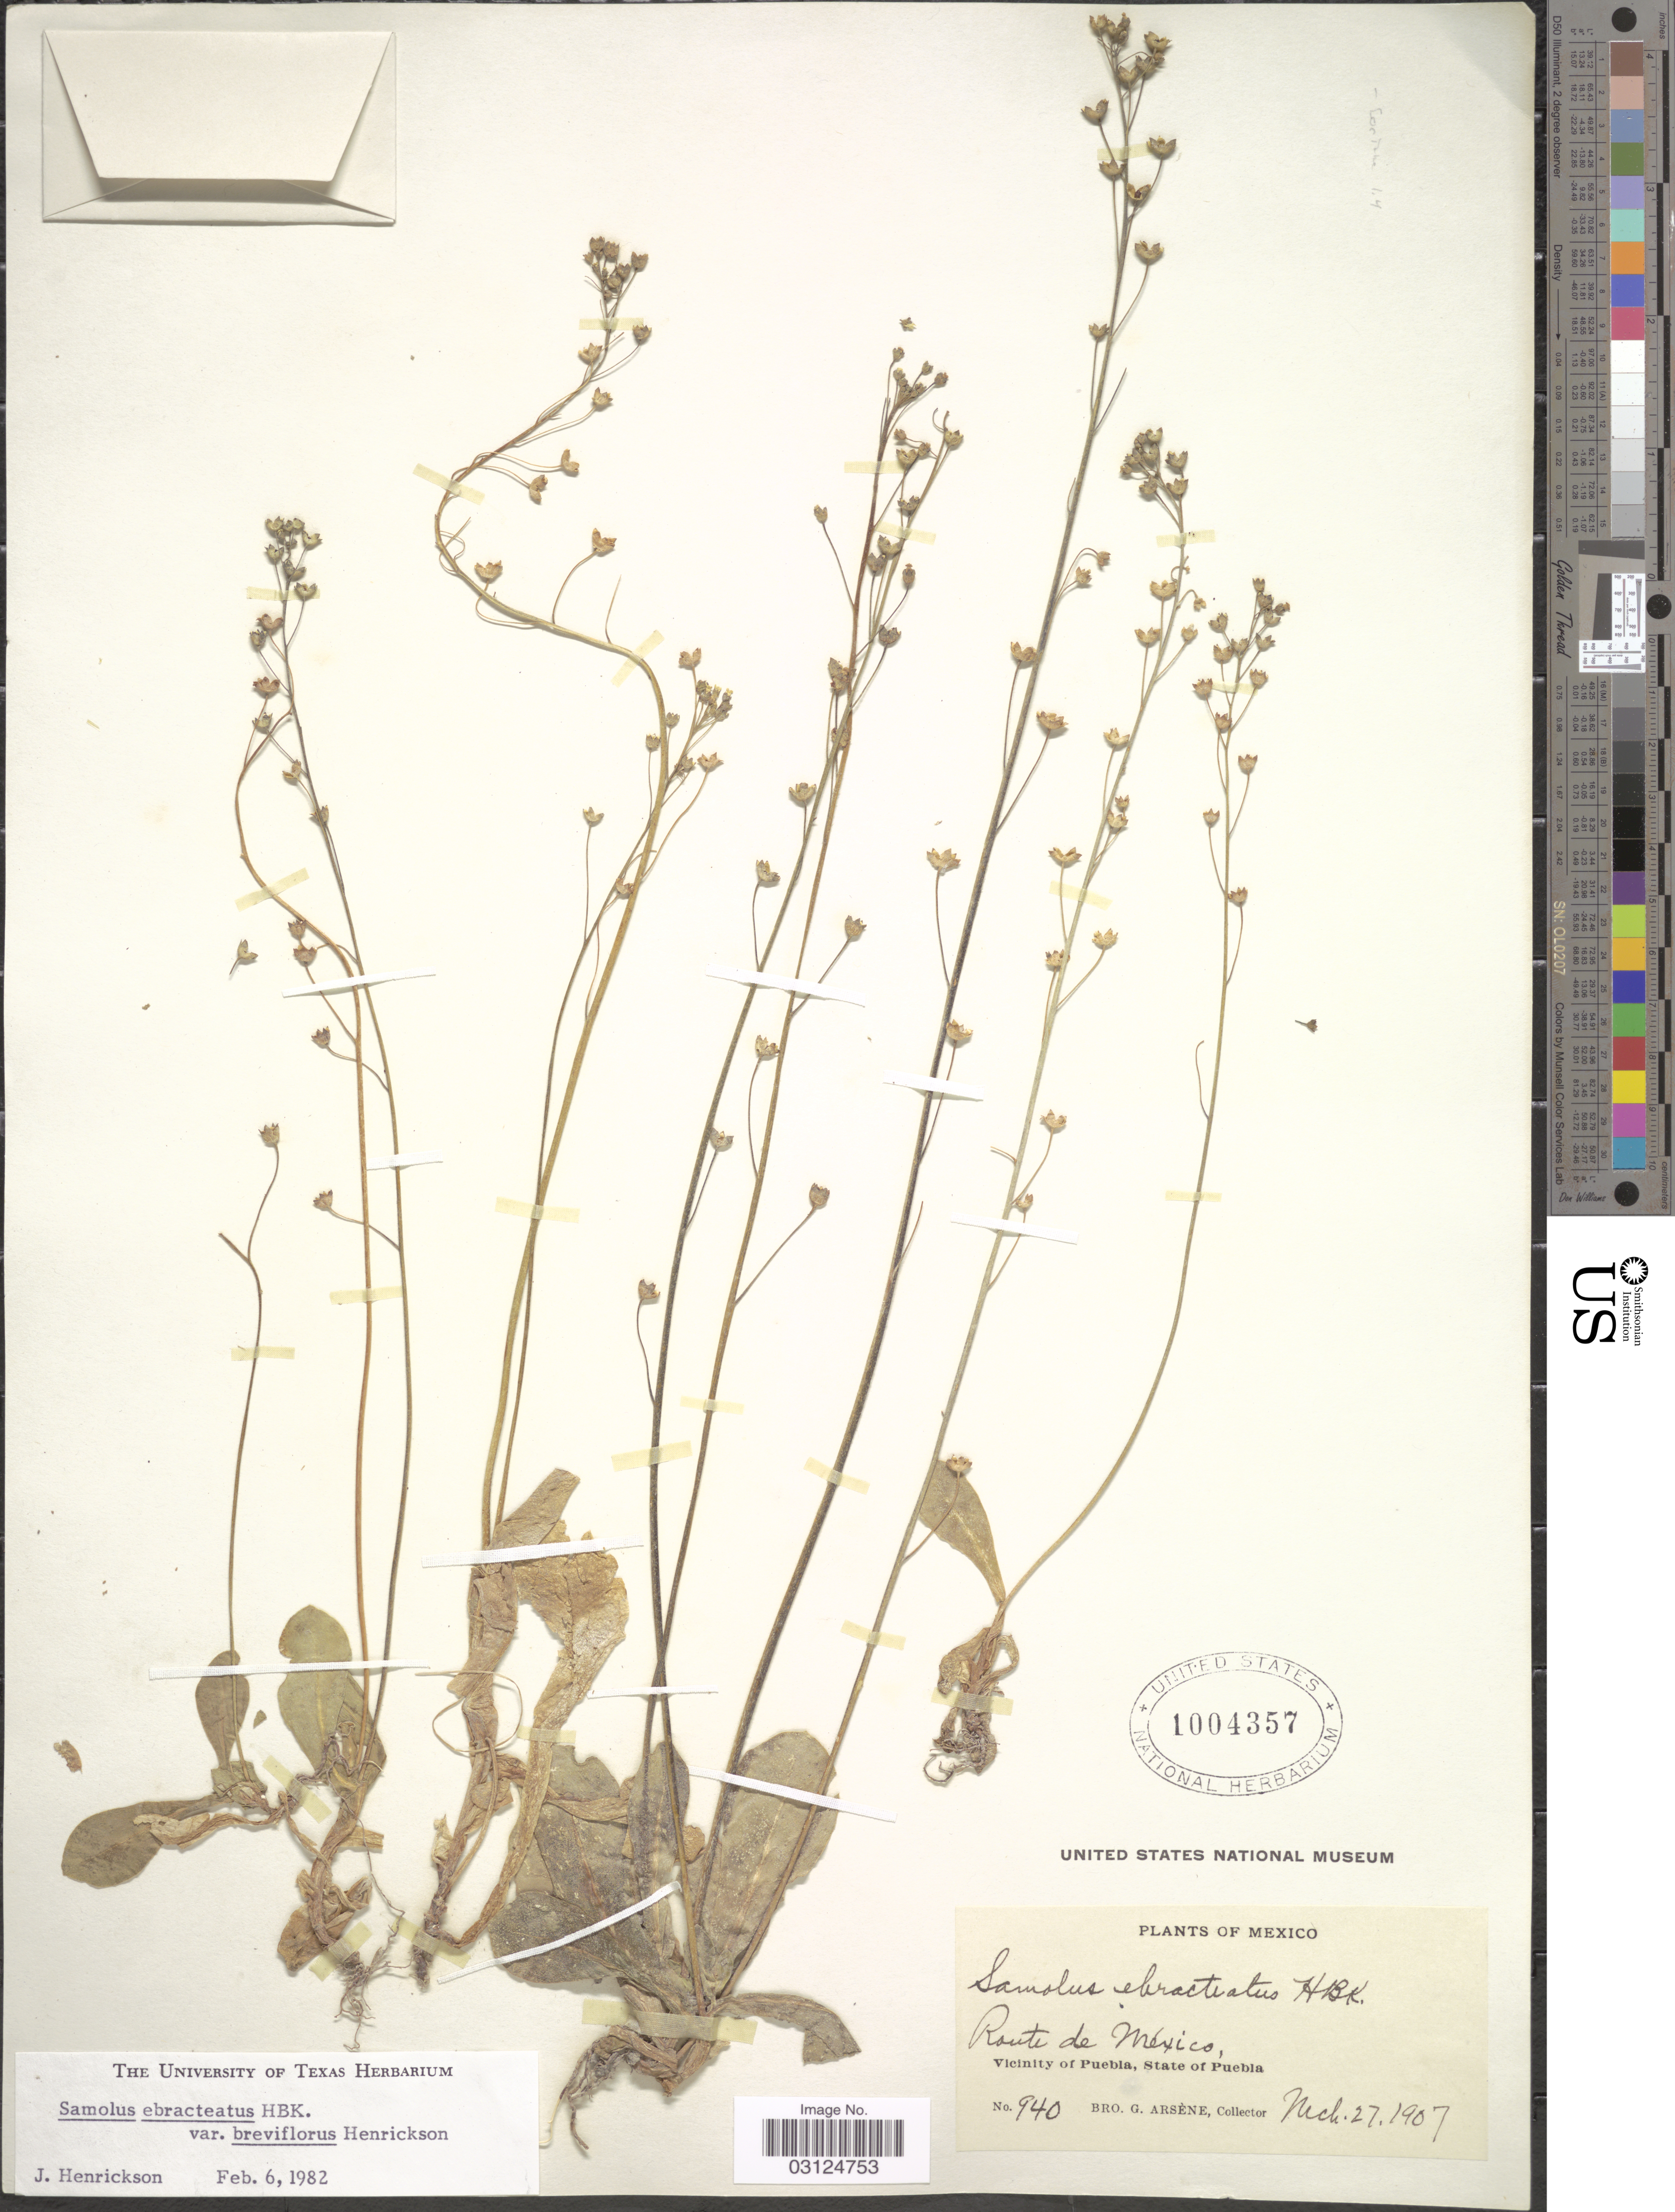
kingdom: Plantae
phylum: Tracheophyta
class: Magnoliopsida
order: Ericales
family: Primulaceae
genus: Samolus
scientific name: Samolus ebracteatus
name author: Kunth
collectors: Bro. G. Arsène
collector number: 940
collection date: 1907-03-27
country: Mexico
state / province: Puebla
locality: Route de México. Vicinity of Puebla.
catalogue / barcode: US 1004357